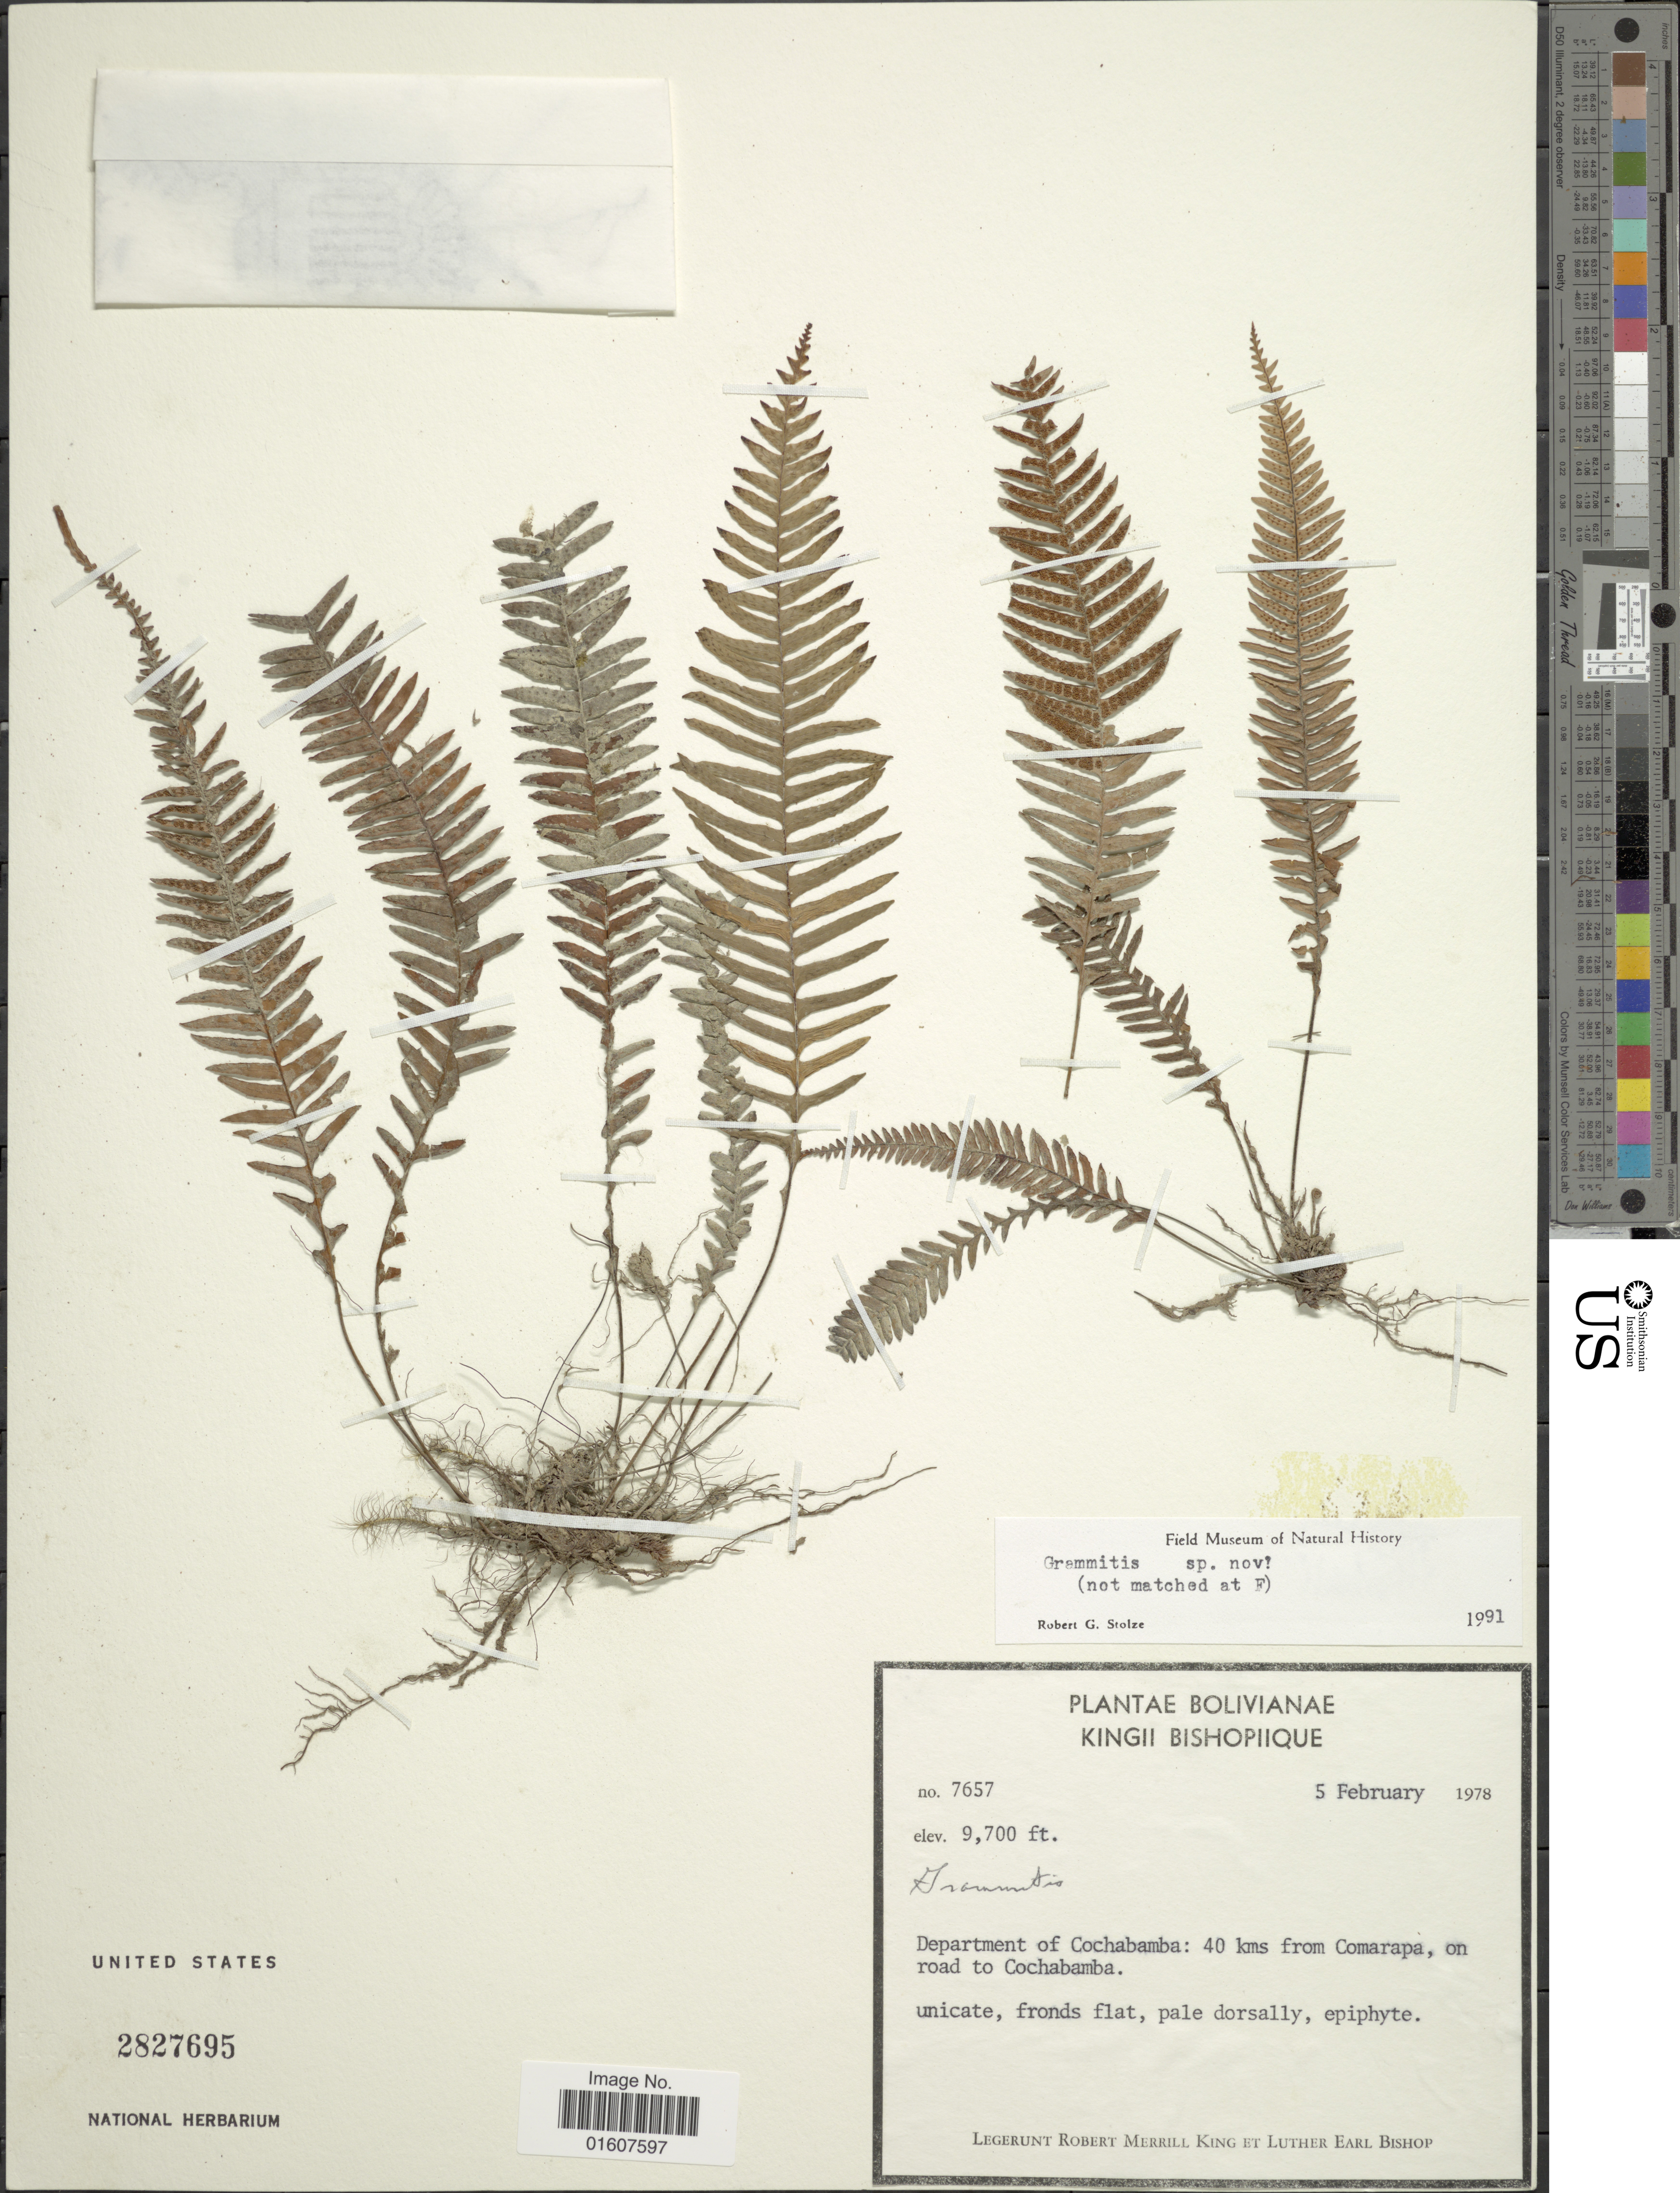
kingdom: Plantae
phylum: Tracheophyta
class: Polypodiopsida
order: Polypodiales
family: Polypodiaceae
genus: Terpsichore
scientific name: Terpsichore sp.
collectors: R. M. King & L. E. Bishop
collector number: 7657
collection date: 1978-02-05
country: Bolivia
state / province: Cochabamba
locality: Department of Cochabamba: 40 kms from Comarapa, on road to Cochabamba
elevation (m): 2957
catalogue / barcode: US 2827695